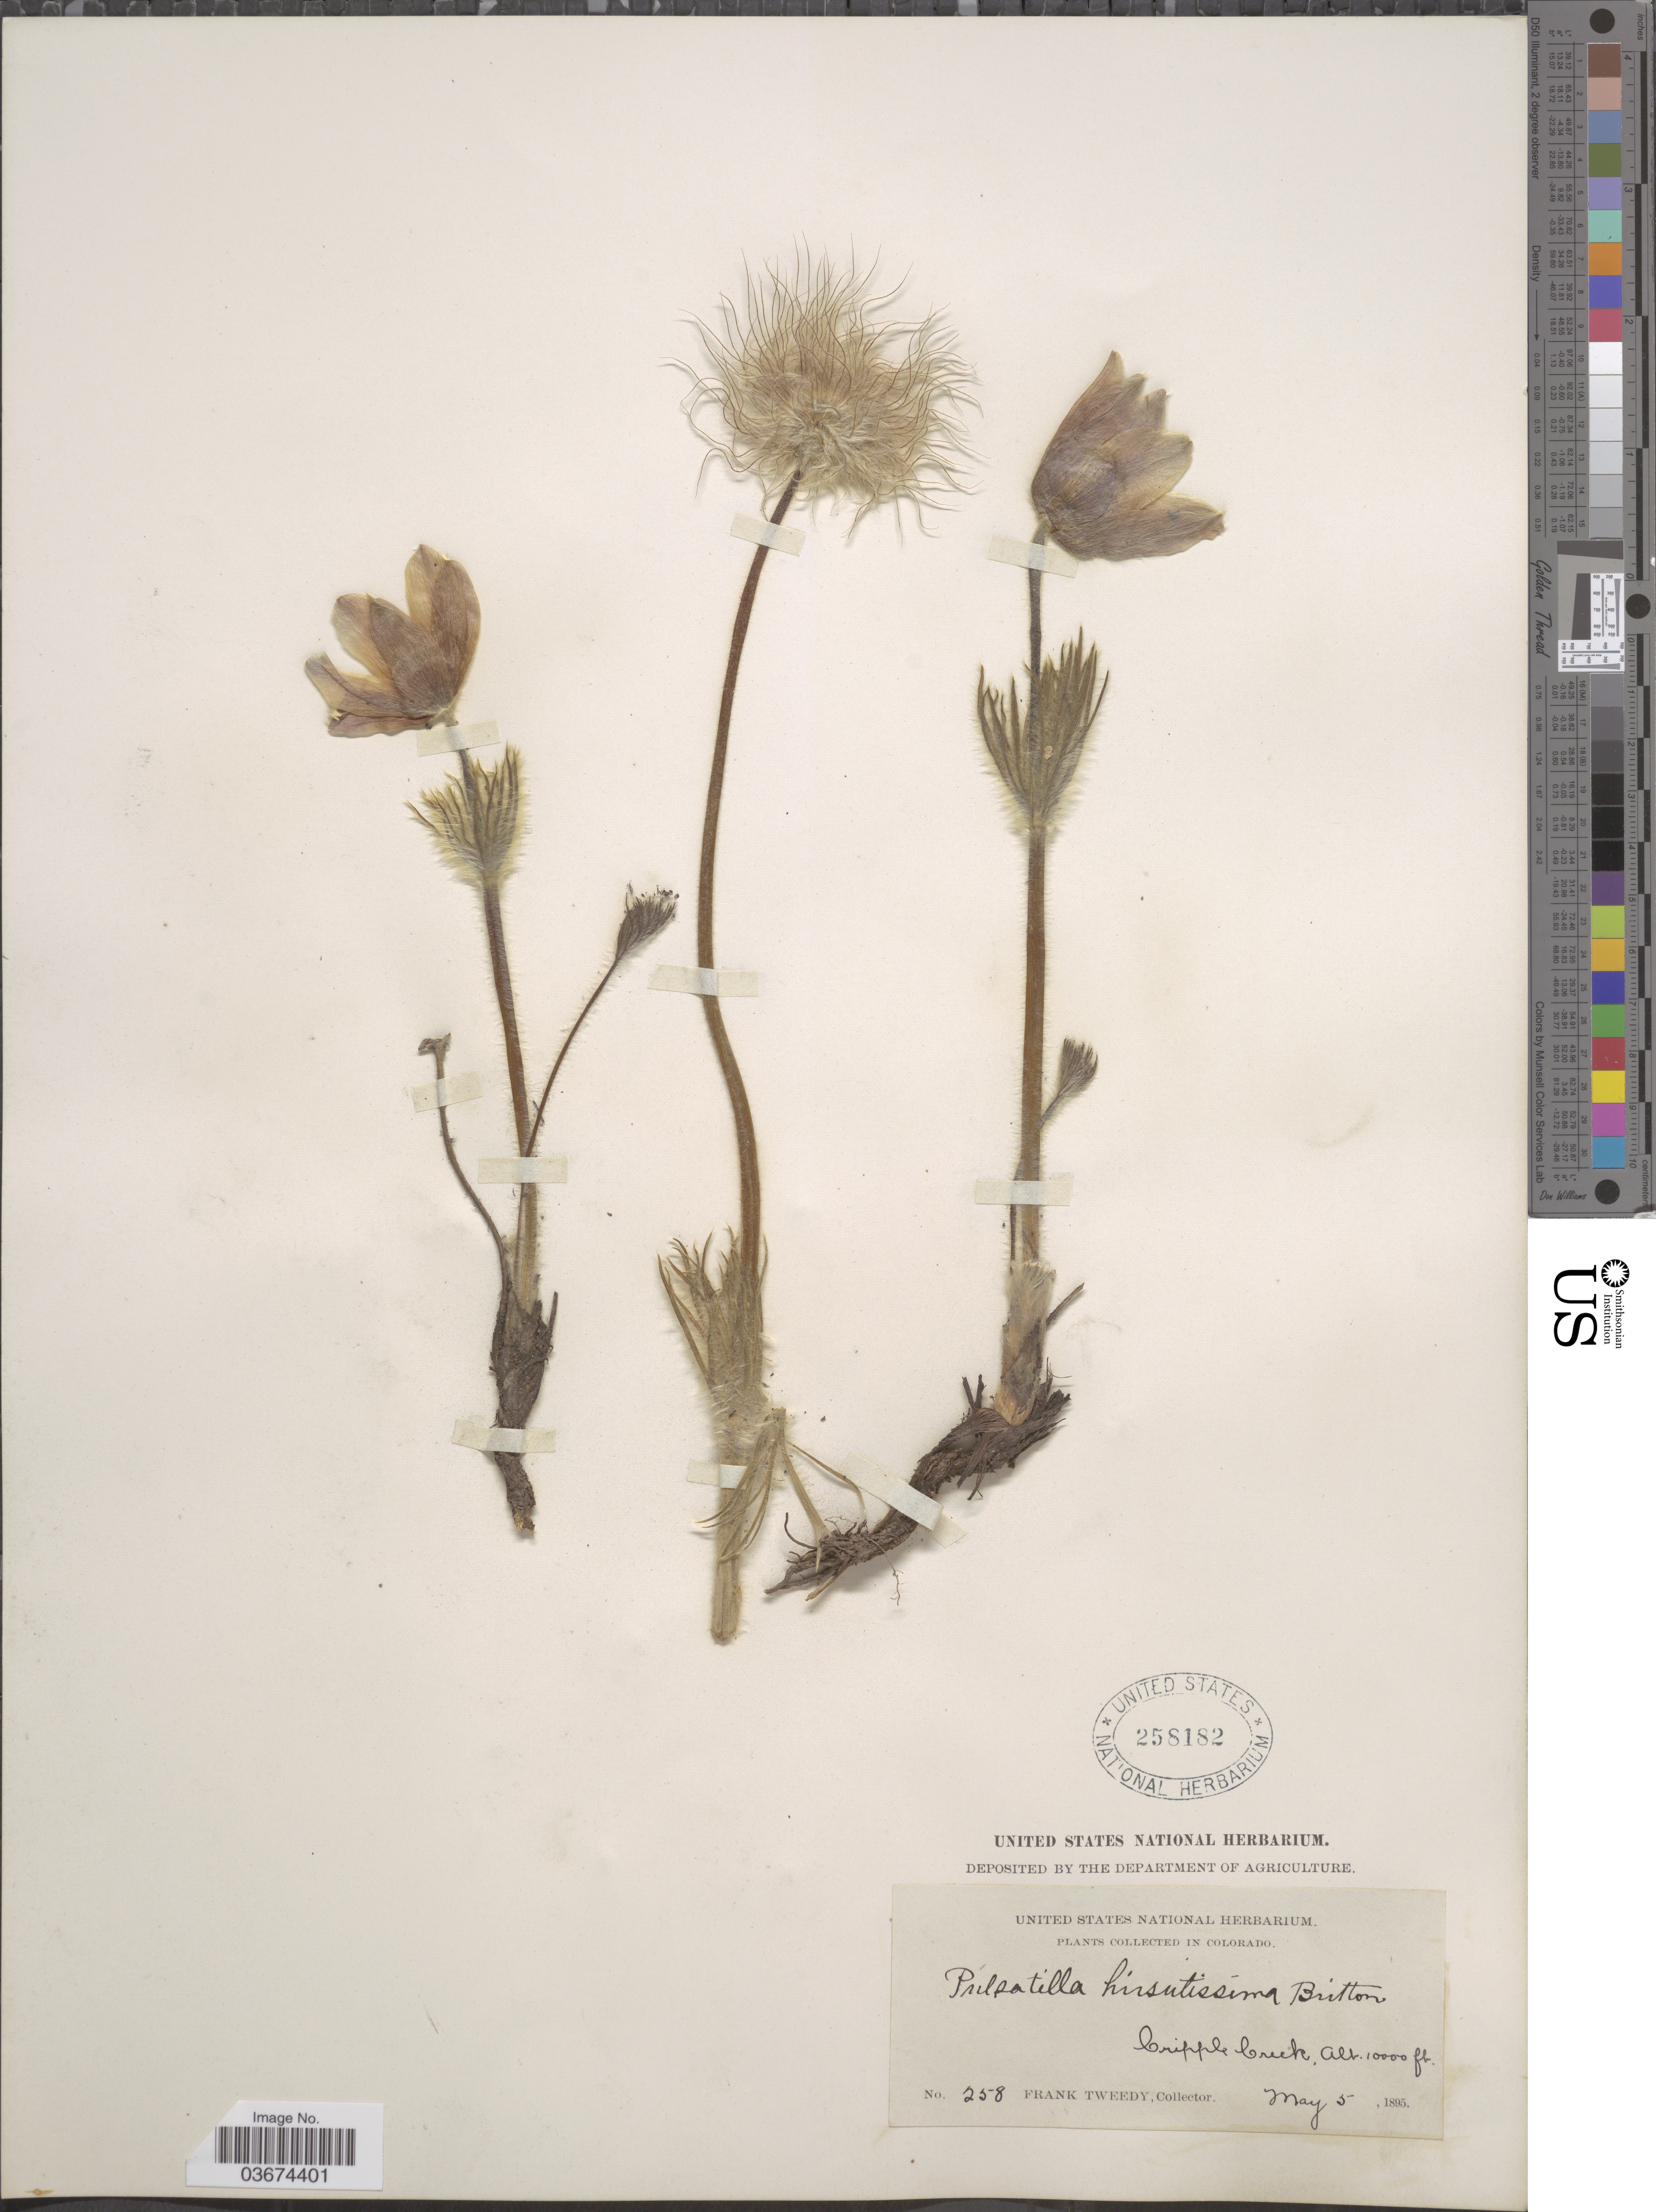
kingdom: Plantae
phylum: Tracheophyta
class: Magnoliopsida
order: Ranunculales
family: Ranunculaceae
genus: Pulsatilla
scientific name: Pulsatilla nuttalliana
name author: (DC.) Bercht. & J. Presl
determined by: Strong, Mark T., (BOT), Smithsonian Institution - National Museum of Natural History (UNITED STATES)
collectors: F. Tweedy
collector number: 258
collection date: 1895-05-05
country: United States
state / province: Colorado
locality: Cripple Creek.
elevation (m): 3048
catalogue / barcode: US 258182